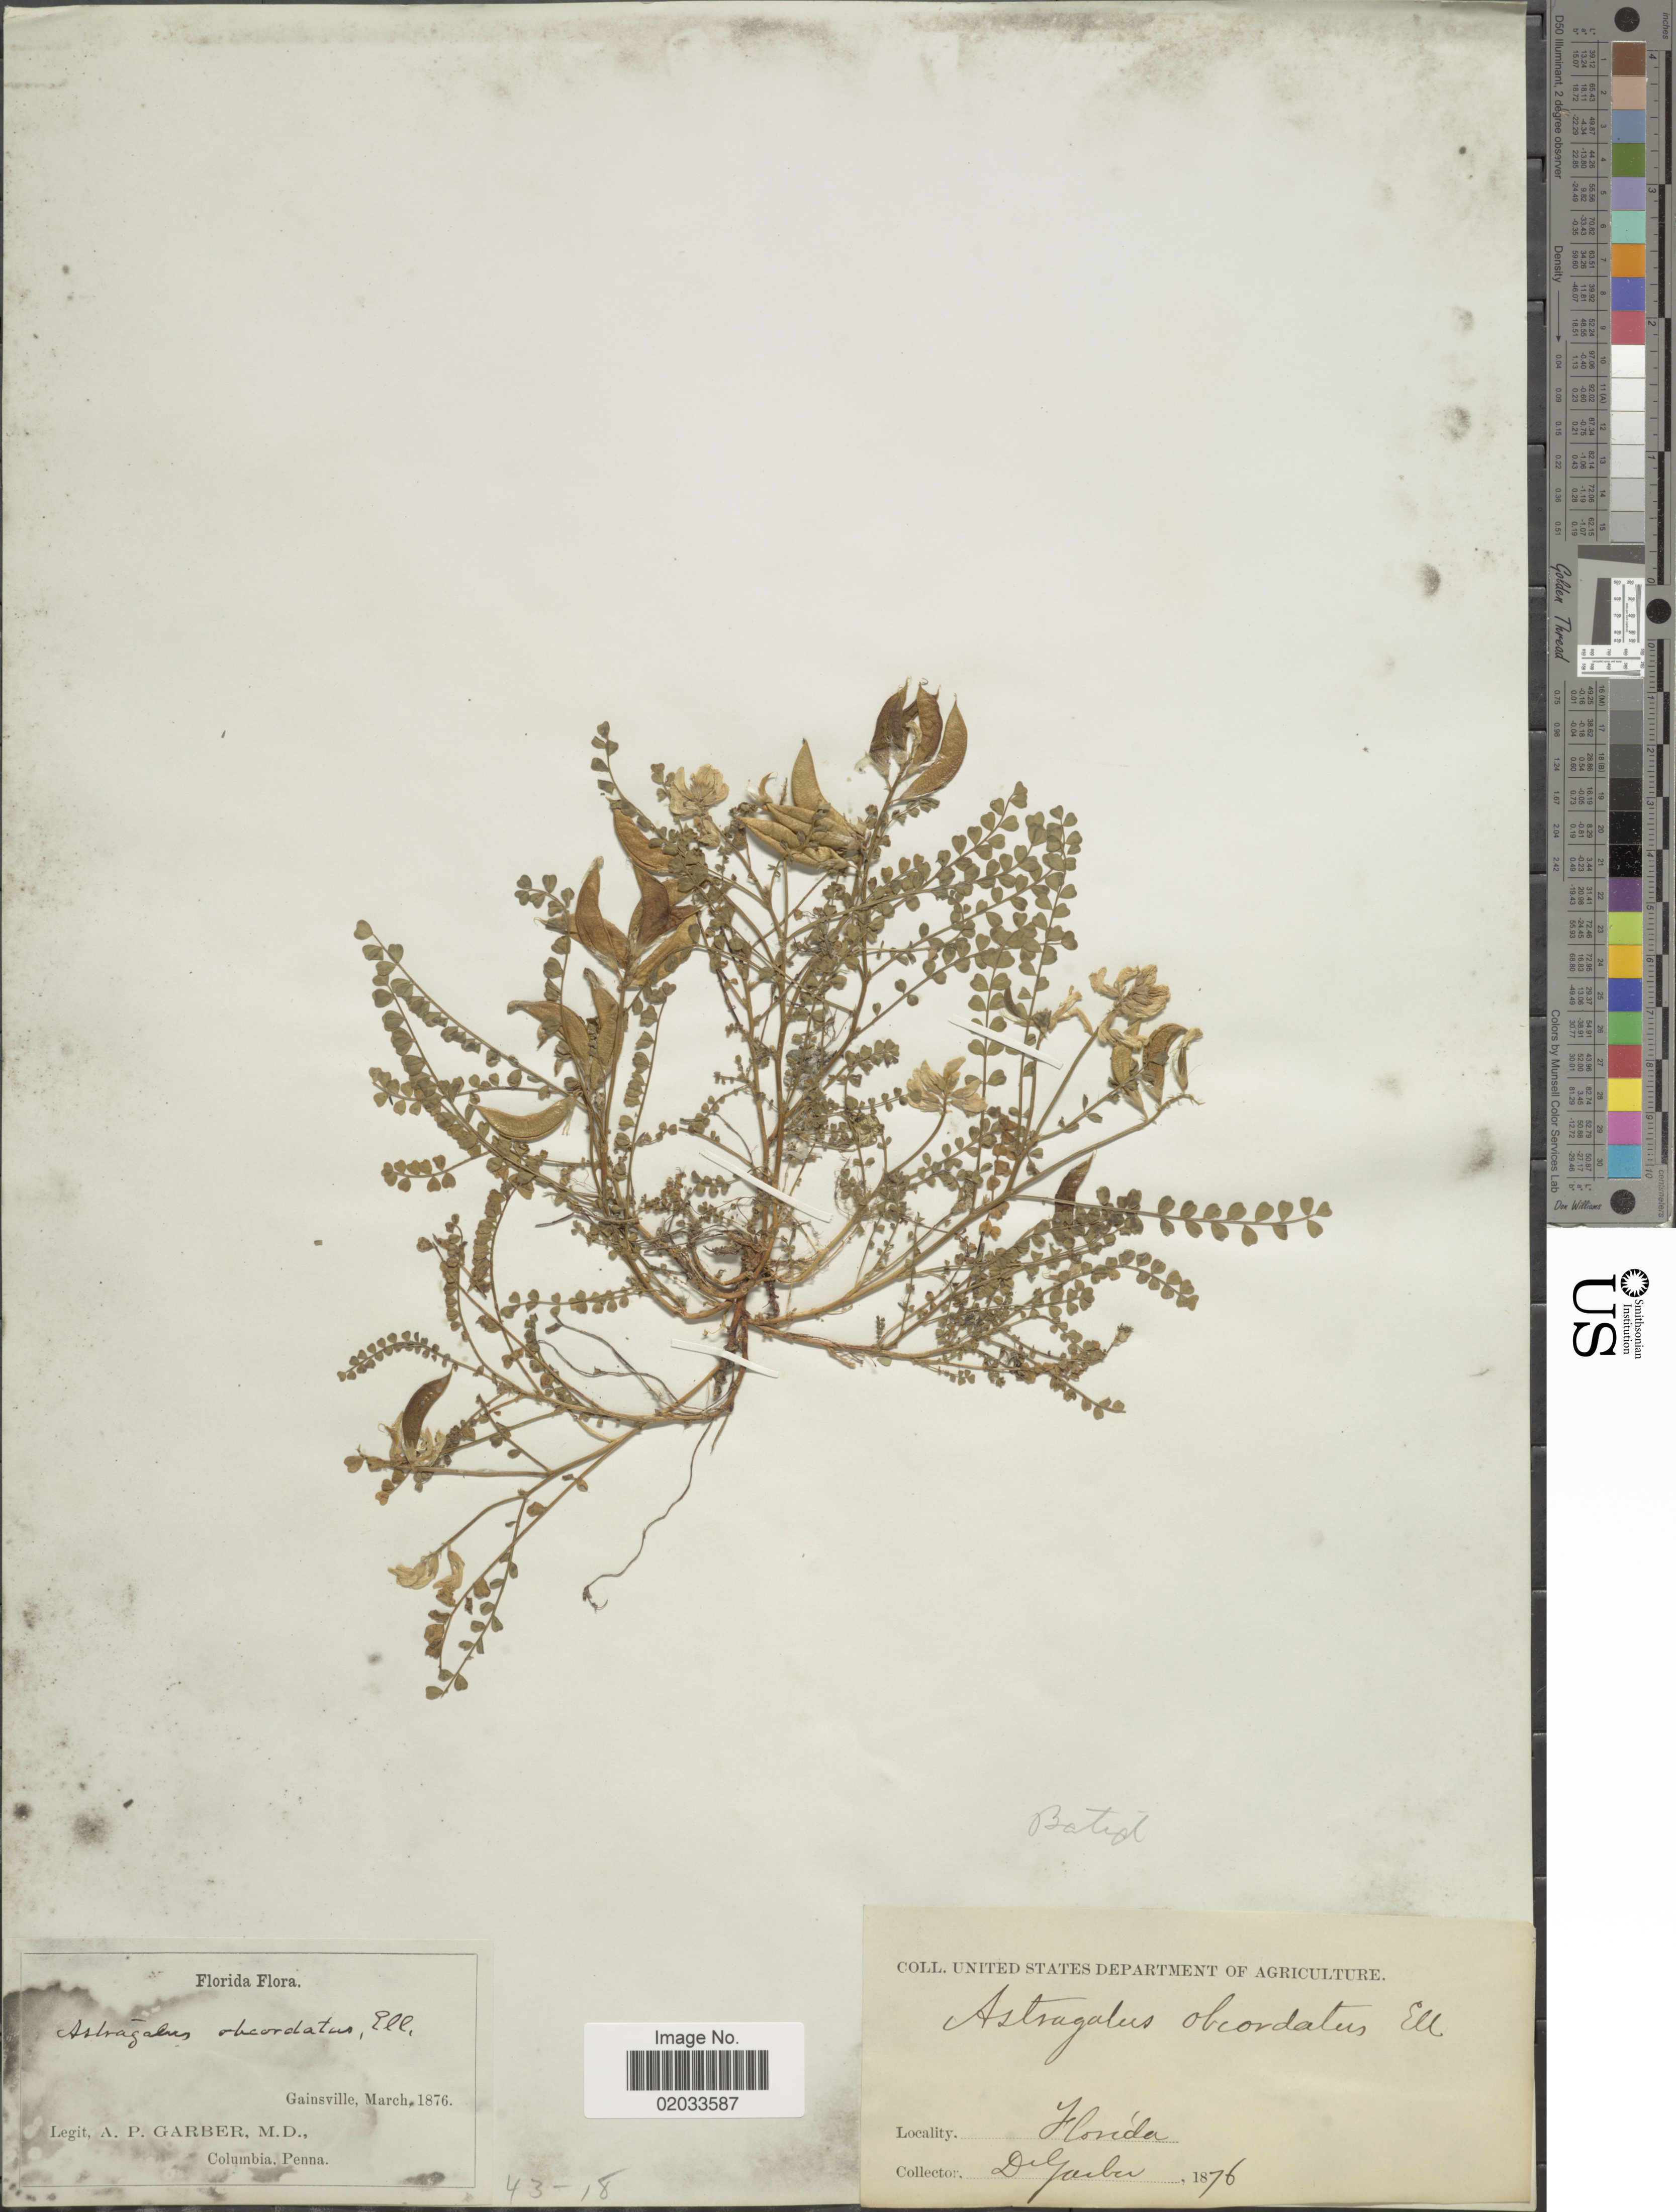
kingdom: Plantae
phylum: Tracheophyta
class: Magnoliopsida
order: Fabales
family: Fabaceae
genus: Astragalus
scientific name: Astragalus obcordatus Boiss., nom. illeg.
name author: Boiss.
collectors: A. P. Garber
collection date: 1876-03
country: United States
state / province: Florida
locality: Gainsville